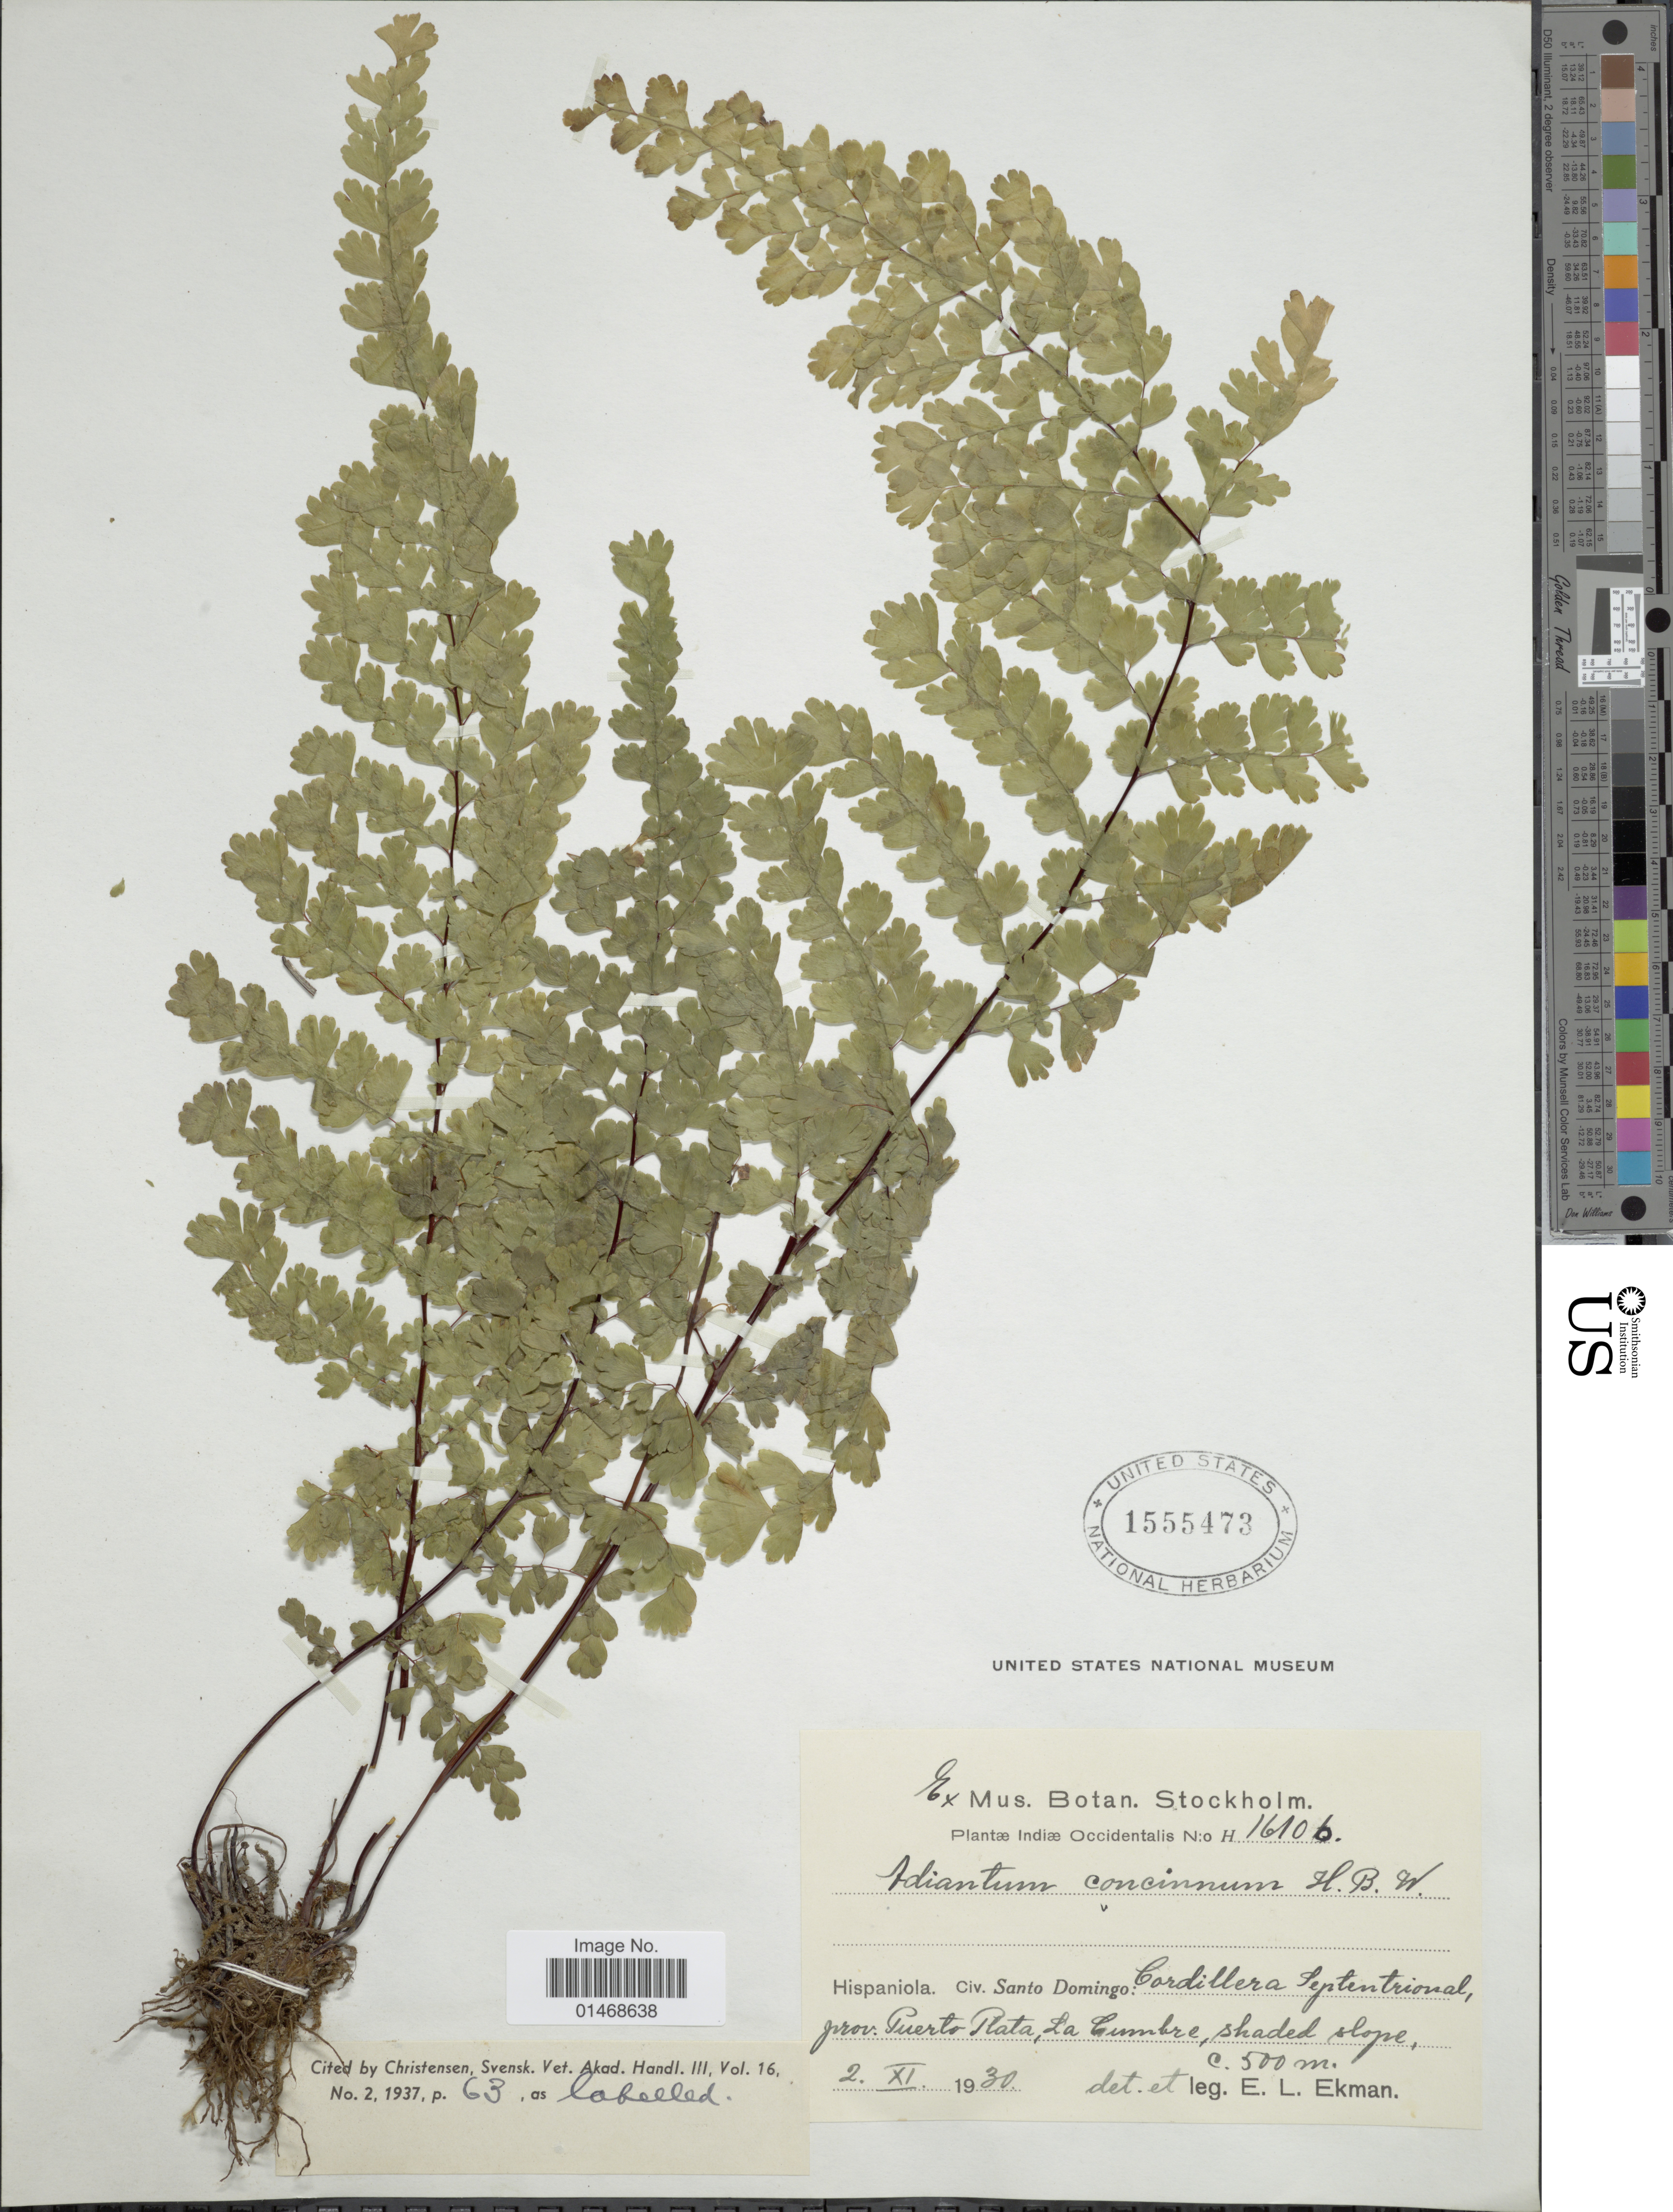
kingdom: Plantae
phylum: Tracheophyta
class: Polypodiopsida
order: Polypodiales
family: Pteridaceae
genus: Adiantum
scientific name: Adiantum concinnum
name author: Humb. & Bonpl. ex Willd.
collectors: E. L. Ekman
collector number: H 16106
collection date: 1930-11-02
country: Dominican Republic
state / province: Puerto Plata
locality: Indiæ Occidentalis, Hispaniola. Civ. Santo Domingo: Cordillera Septentrional, prov. Puerto Plata, La Cumbre, shaded slope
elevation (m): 500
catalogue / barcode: US 1555473